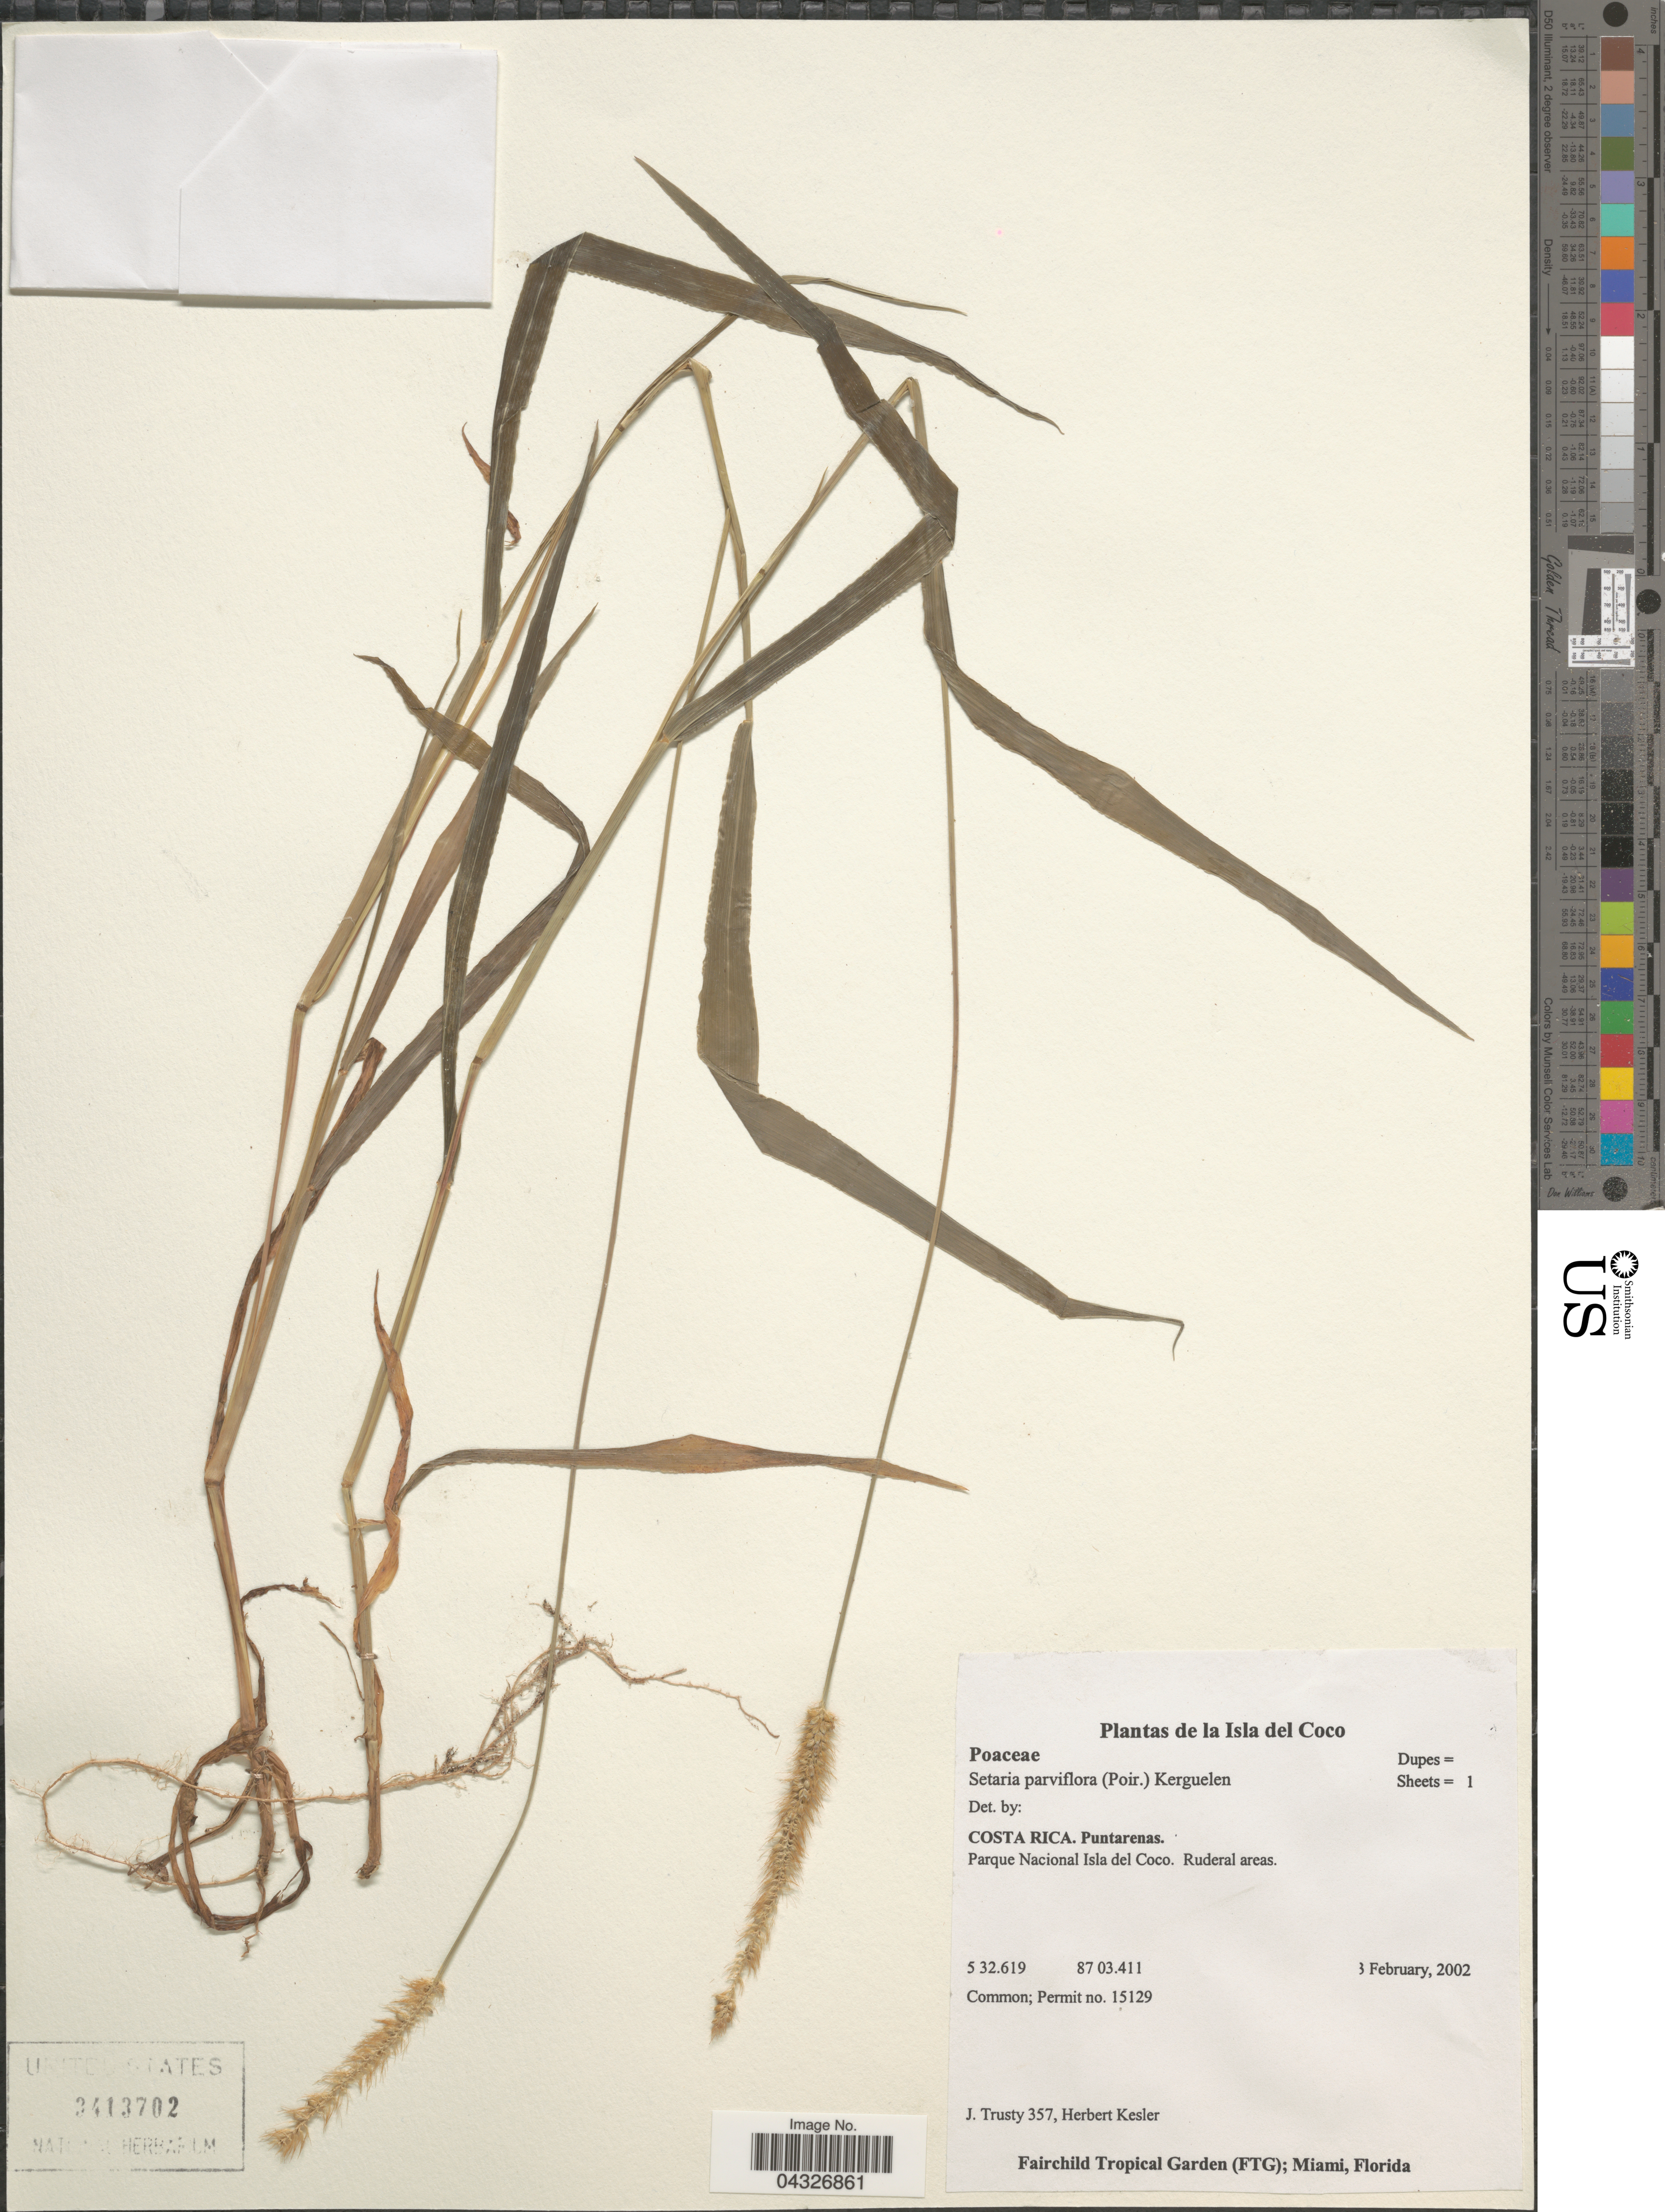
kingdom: Plantae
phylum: Tracheophyta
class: Liliopsida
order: Poales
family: Poaceae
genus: Setaria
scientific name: Setaria parviflora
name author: (Poir.) Kerguélen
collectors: J. Trusty & H. Kesler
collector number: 357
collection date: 2002-02-03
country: Costa Rica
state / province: Puntarenas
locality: La Isla del Coco. Parque Nacional Isla del Coco.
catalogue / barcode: US 3413702